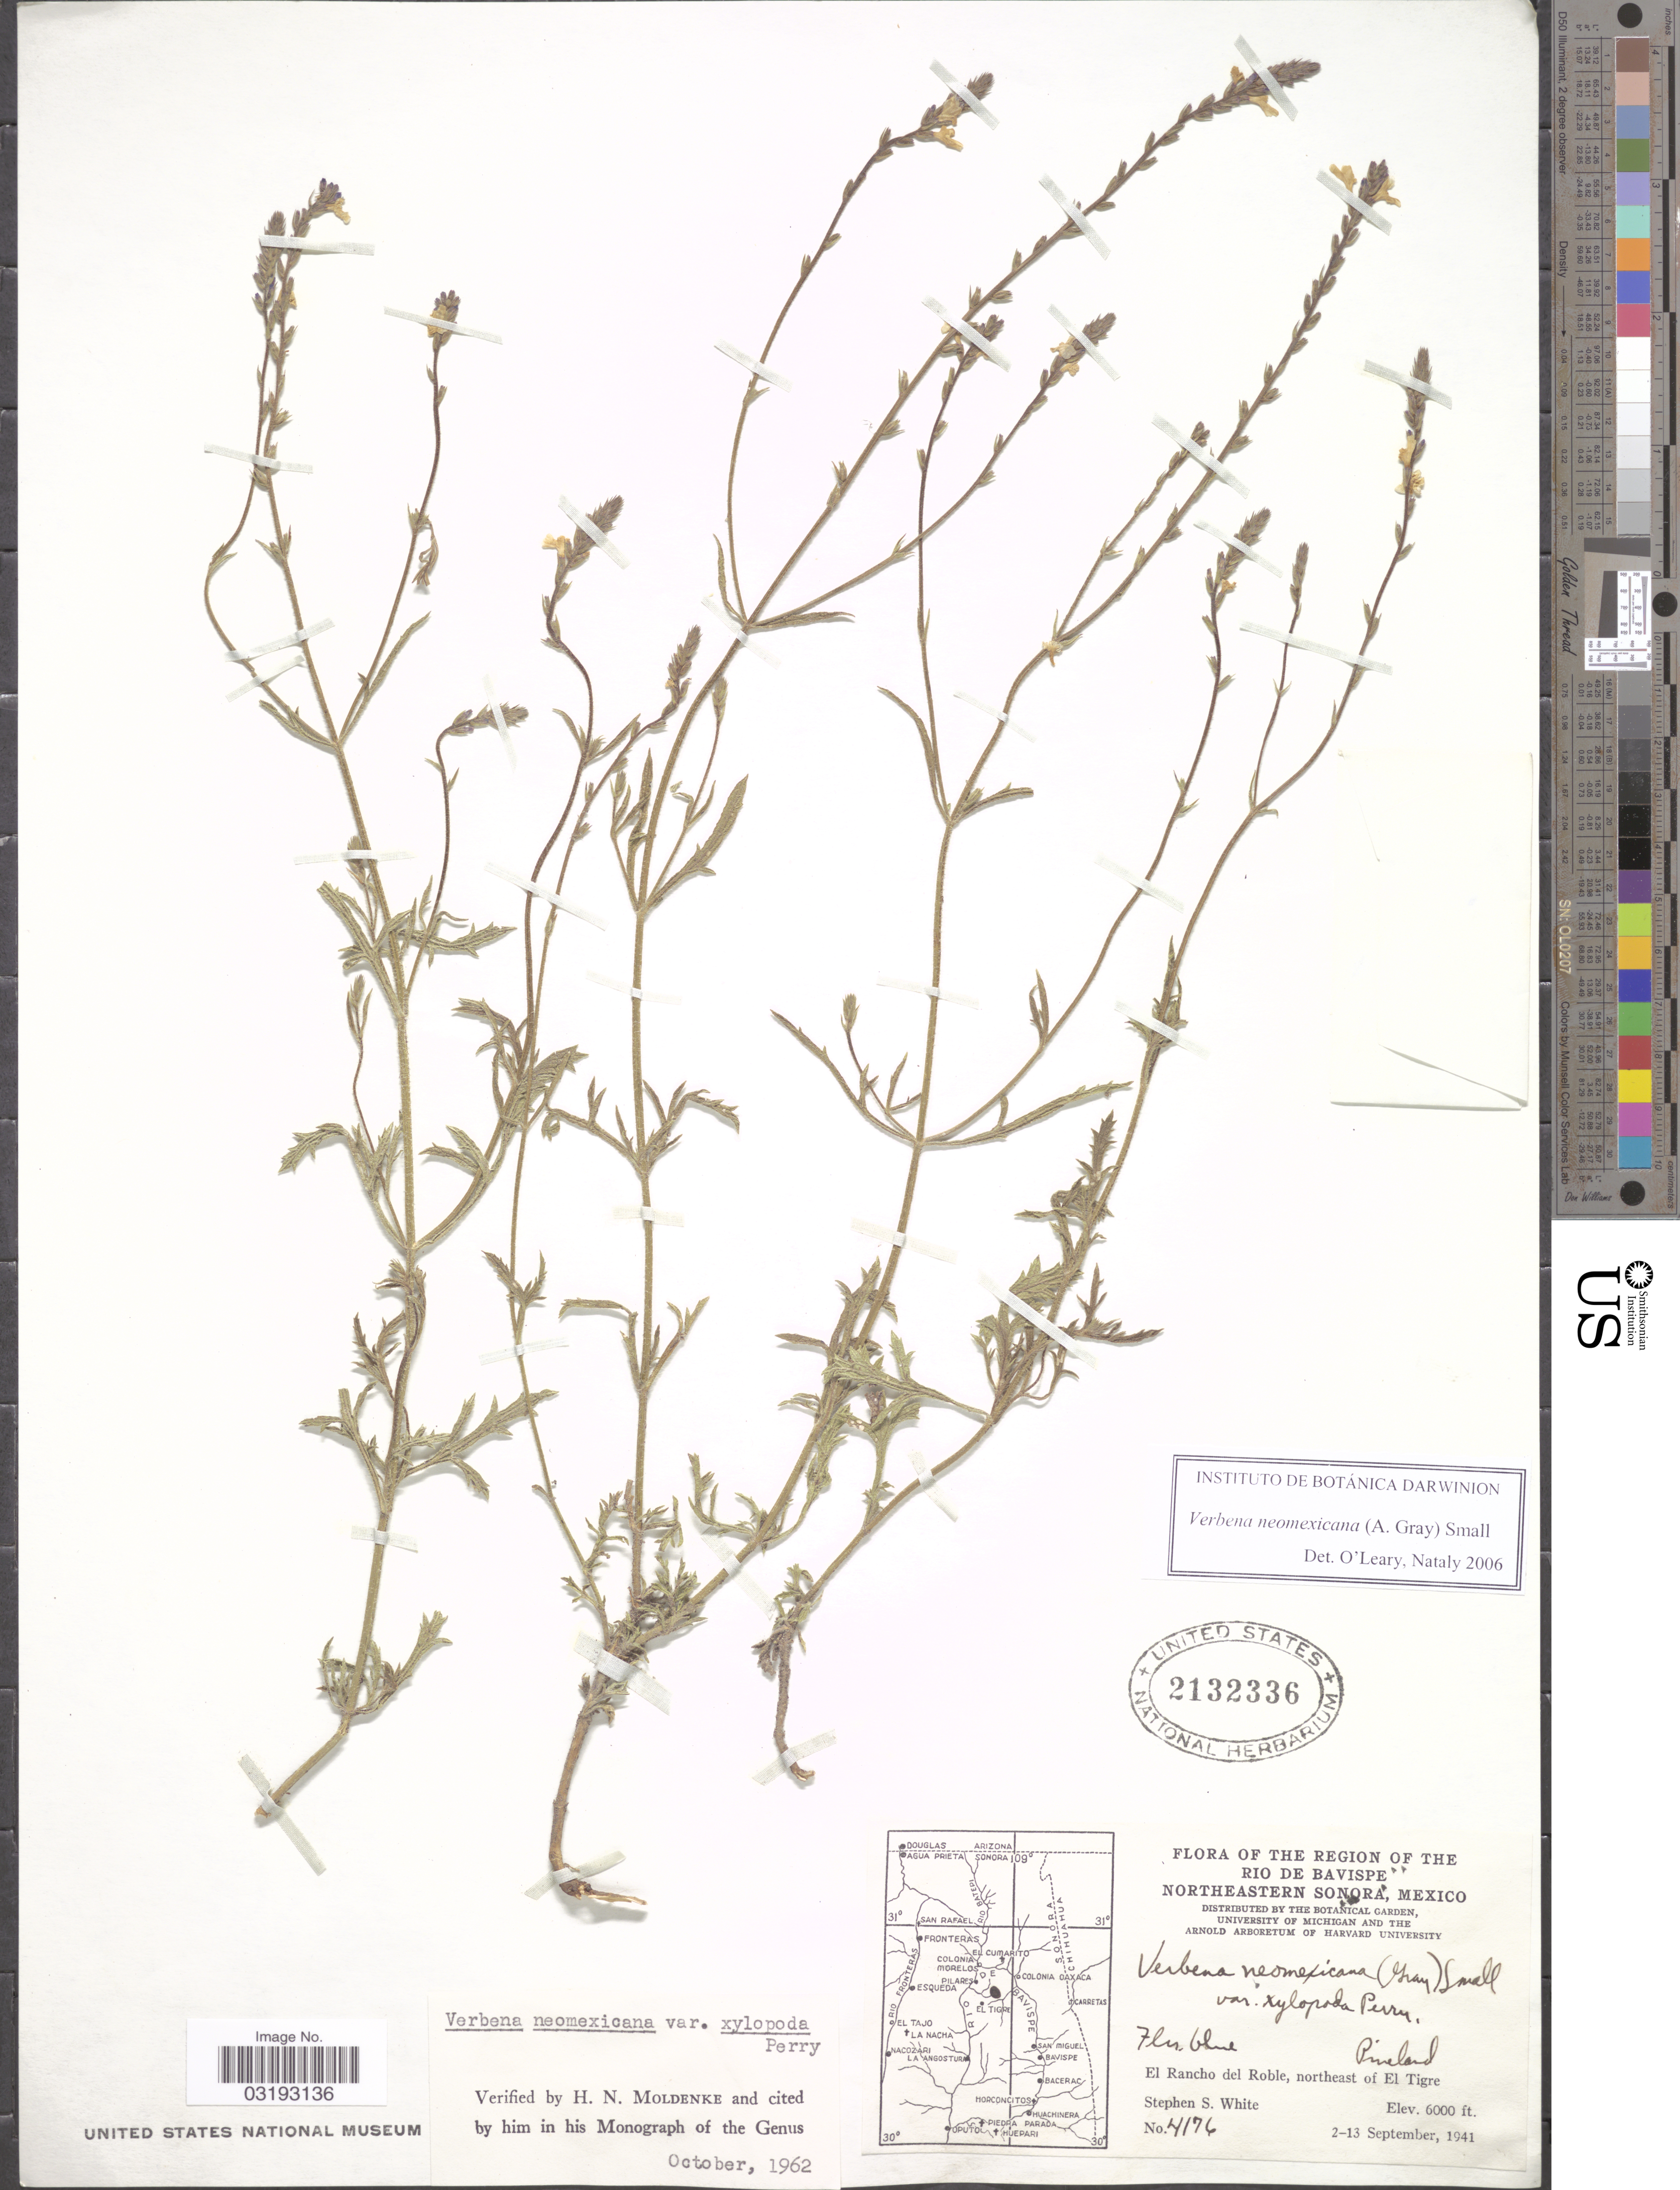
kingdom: Plantae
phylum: Tracheophyta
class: Magnoliopsida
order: Lamiales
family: Verbenaceae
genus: Verbena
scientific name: Verbena neomexicana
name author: (A. Gray) Small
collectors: S. S. White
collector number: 4176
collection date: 1941-09-02/1941-09-13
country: Mexico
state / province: Sonora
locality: The Region of the Rio de Bavispe. Northeastern Sonora. El Rancho del Roble, northeast of El Tigre.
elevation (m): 1829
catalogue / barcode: US 2132336